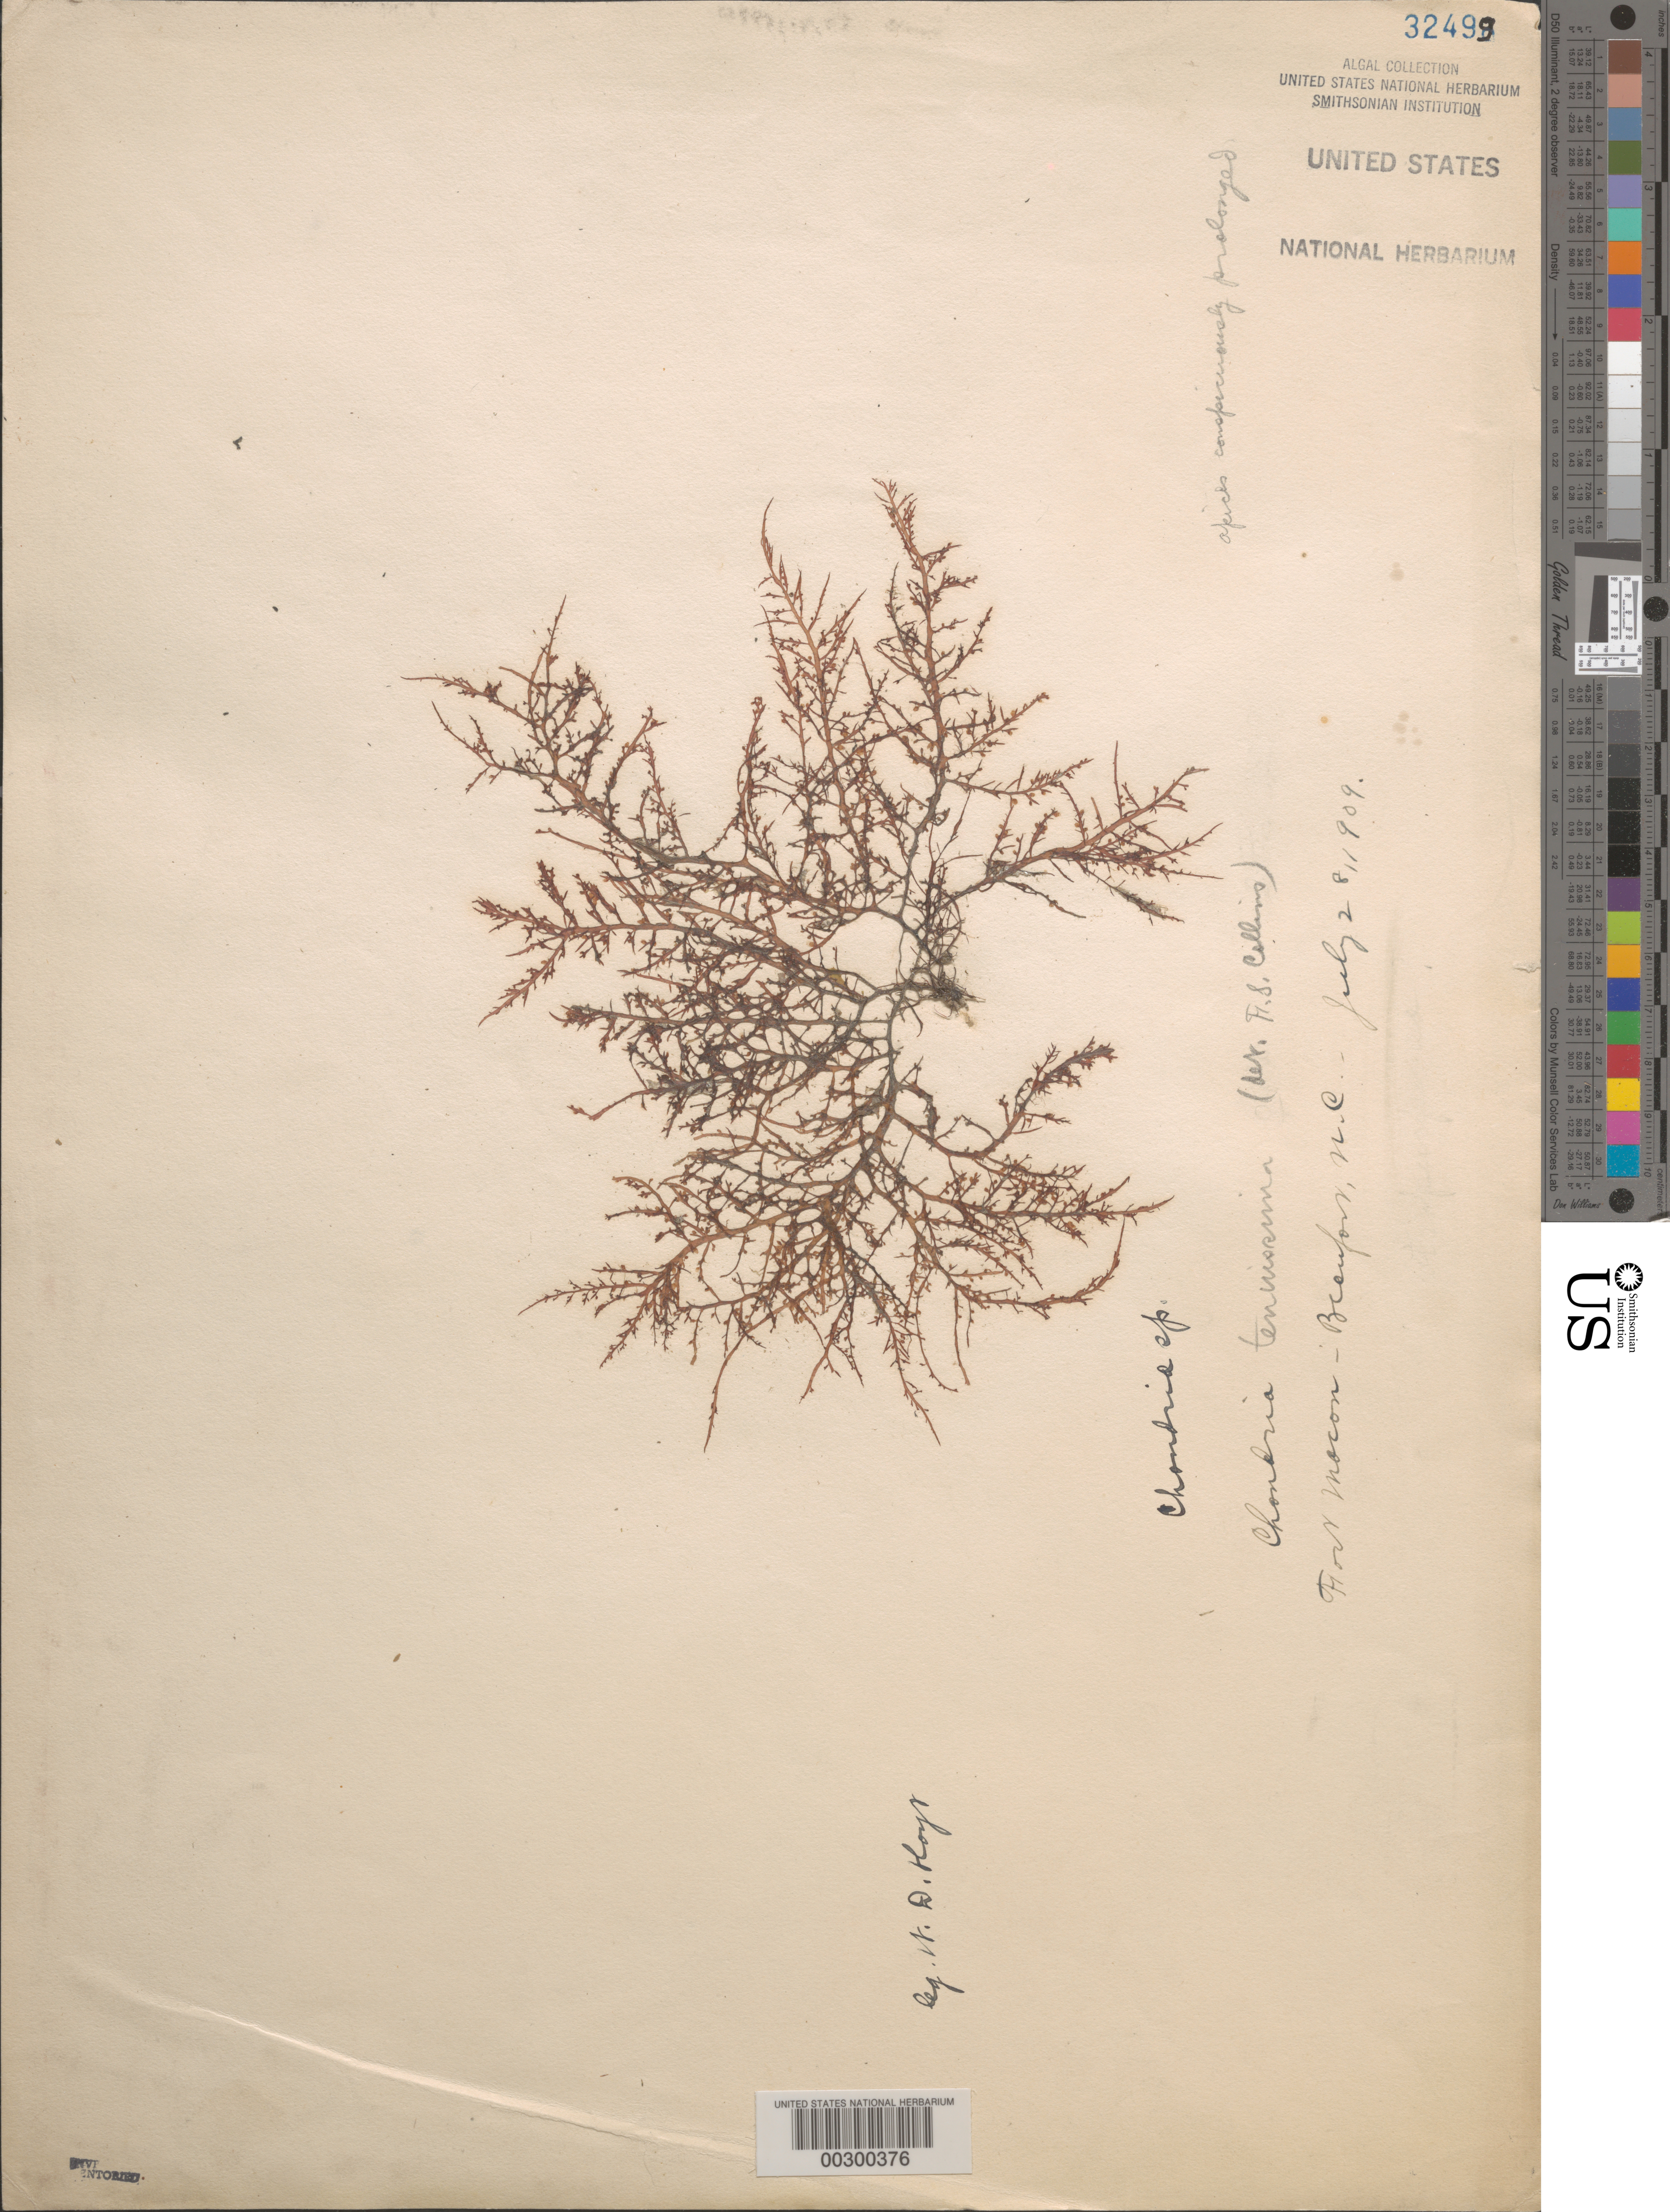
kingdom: Plantae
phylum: Rhodophyta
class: Florideophyceae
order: Ceramiales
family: Rhodomelaceae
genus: Chondria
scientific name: Chondria capillaris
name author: M.J. Wynne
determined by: Algae name updating Project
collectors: W. D. Hoyt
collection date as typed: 28 Jul 1909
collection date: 1909-07-28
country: United States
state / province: North Carolina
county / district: Carteret County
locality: Beaufort, Fort Macon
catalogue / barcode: US 32499